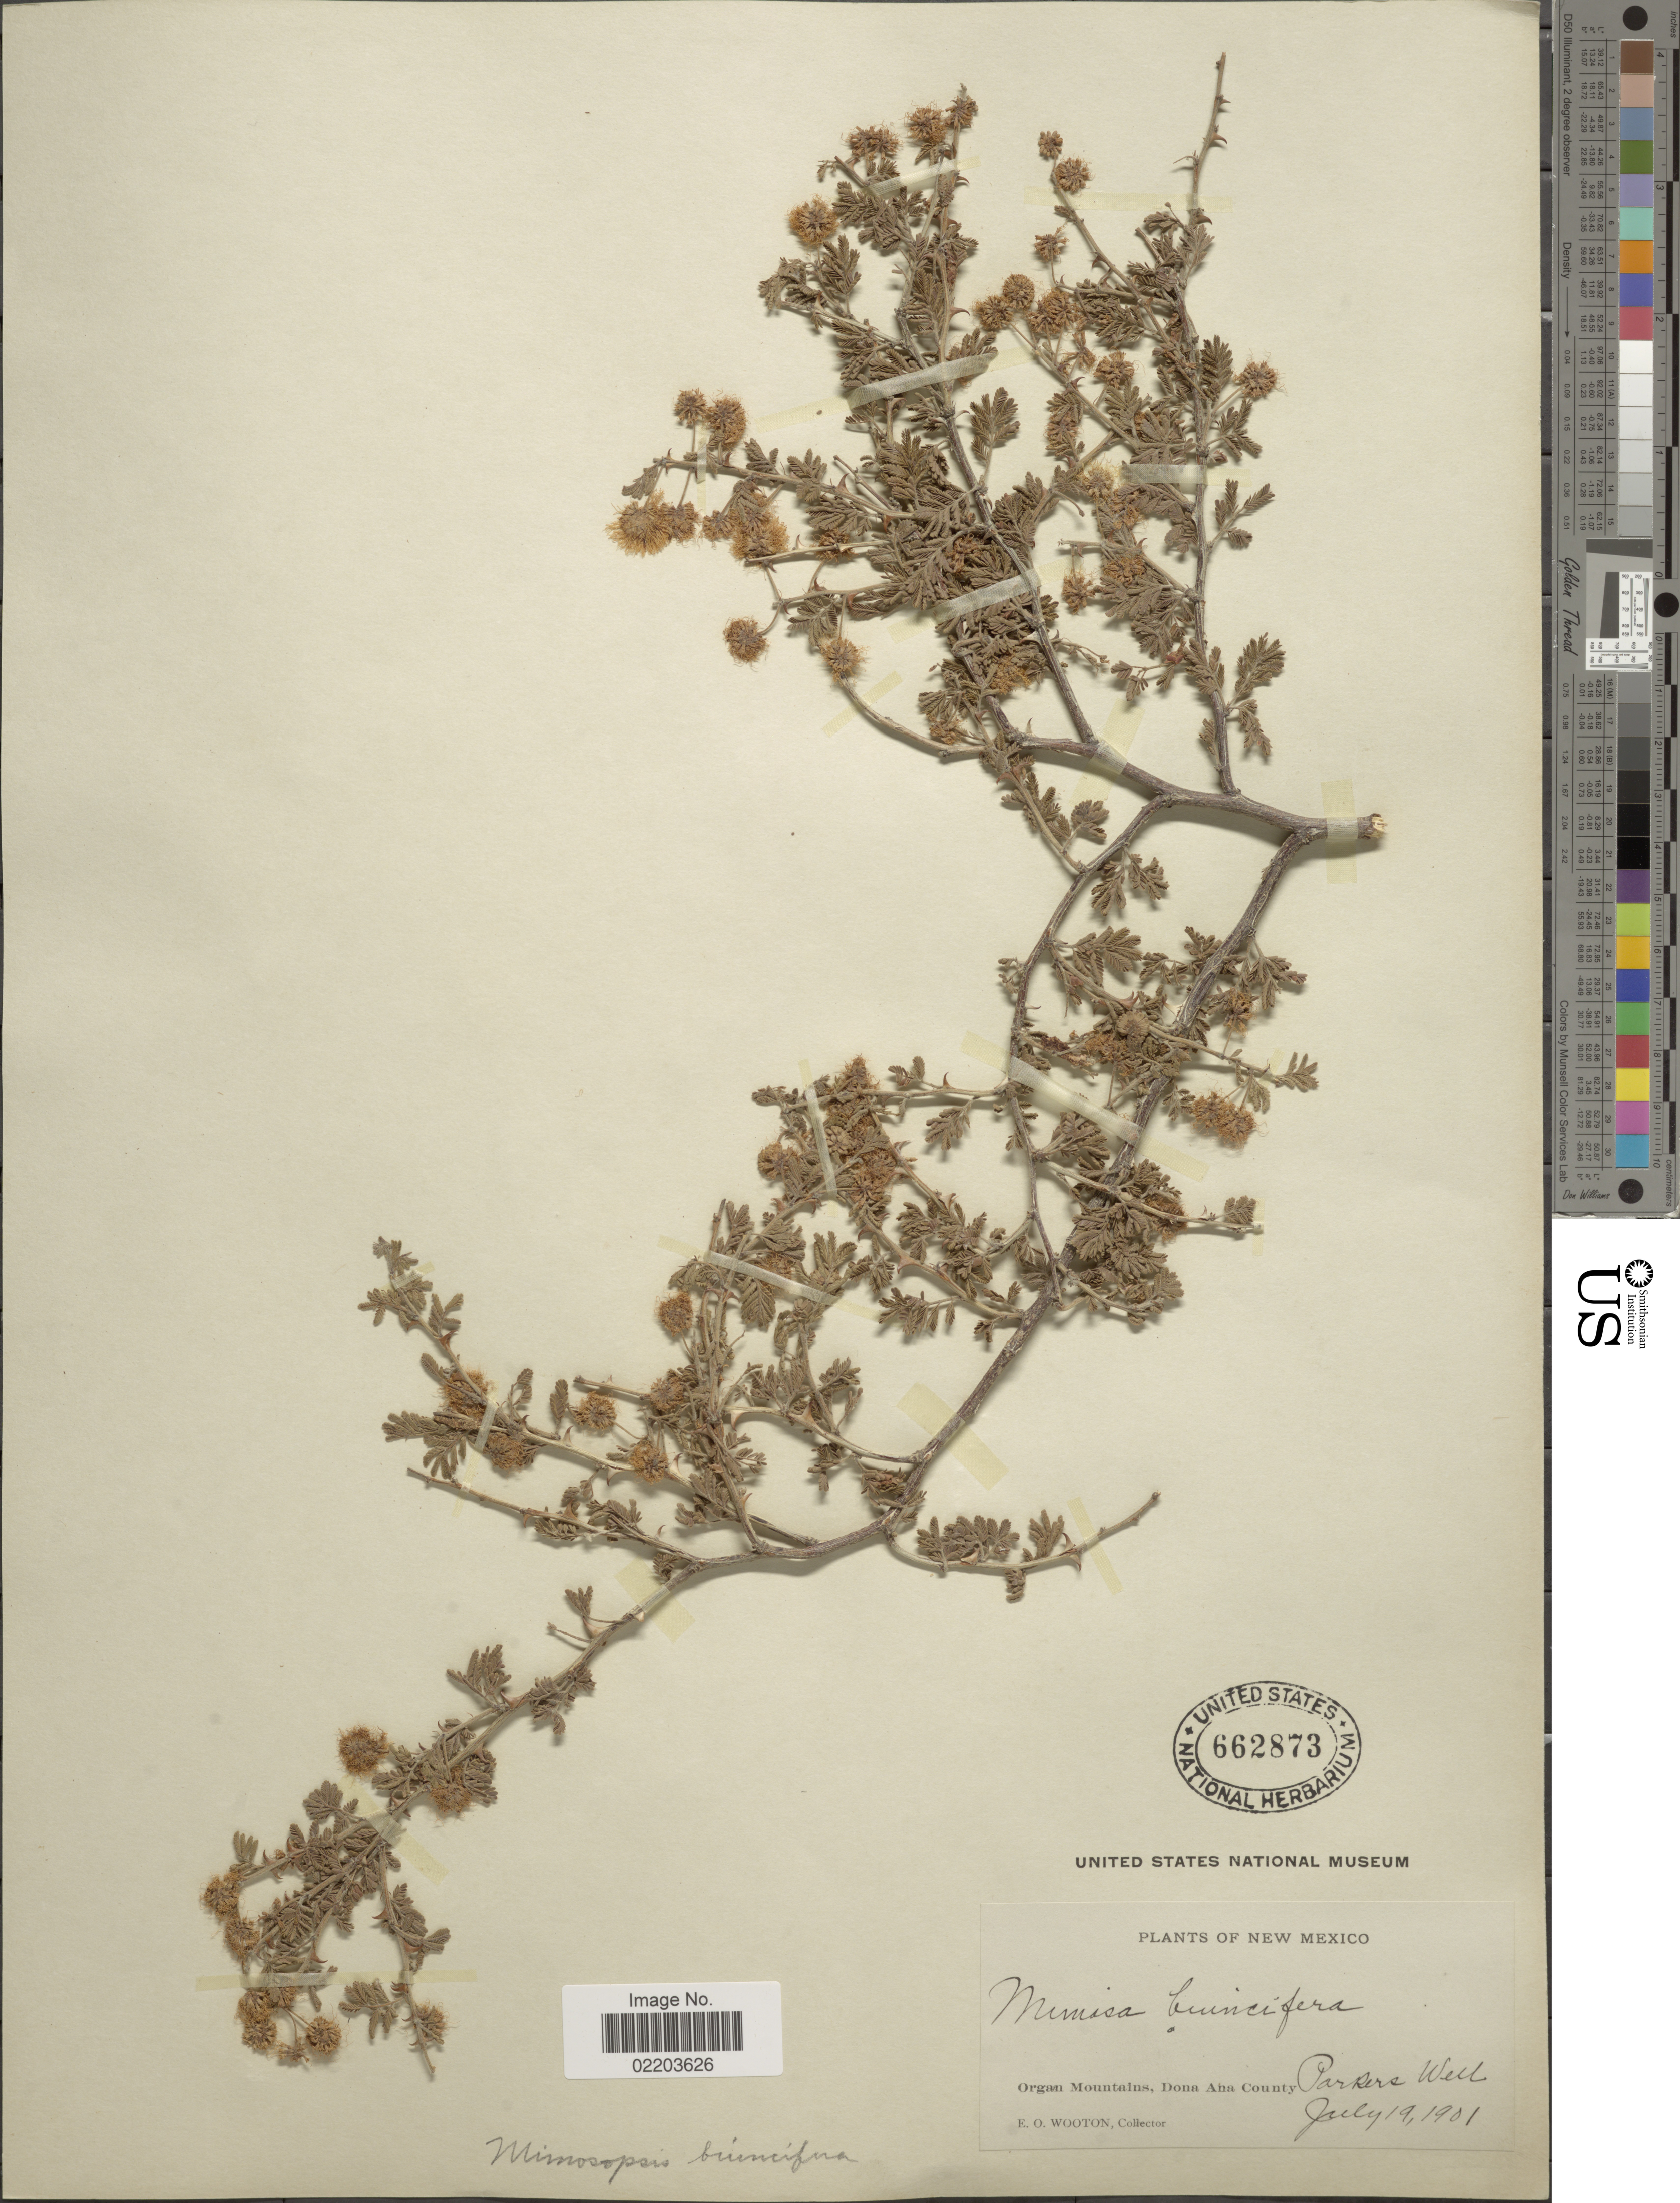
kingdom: Plantae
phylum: Tracheophyta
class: Magnoliopsida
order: Fabales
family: Fabaceae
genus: Mimosa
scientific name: Mimosa biuncifera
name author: Benth.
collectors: E. O. Wooton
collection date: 1901-07-19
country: United States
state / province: New Mexico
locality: Organ Mountains, Dona Ana County, Parkers Well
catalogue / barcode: US 662873